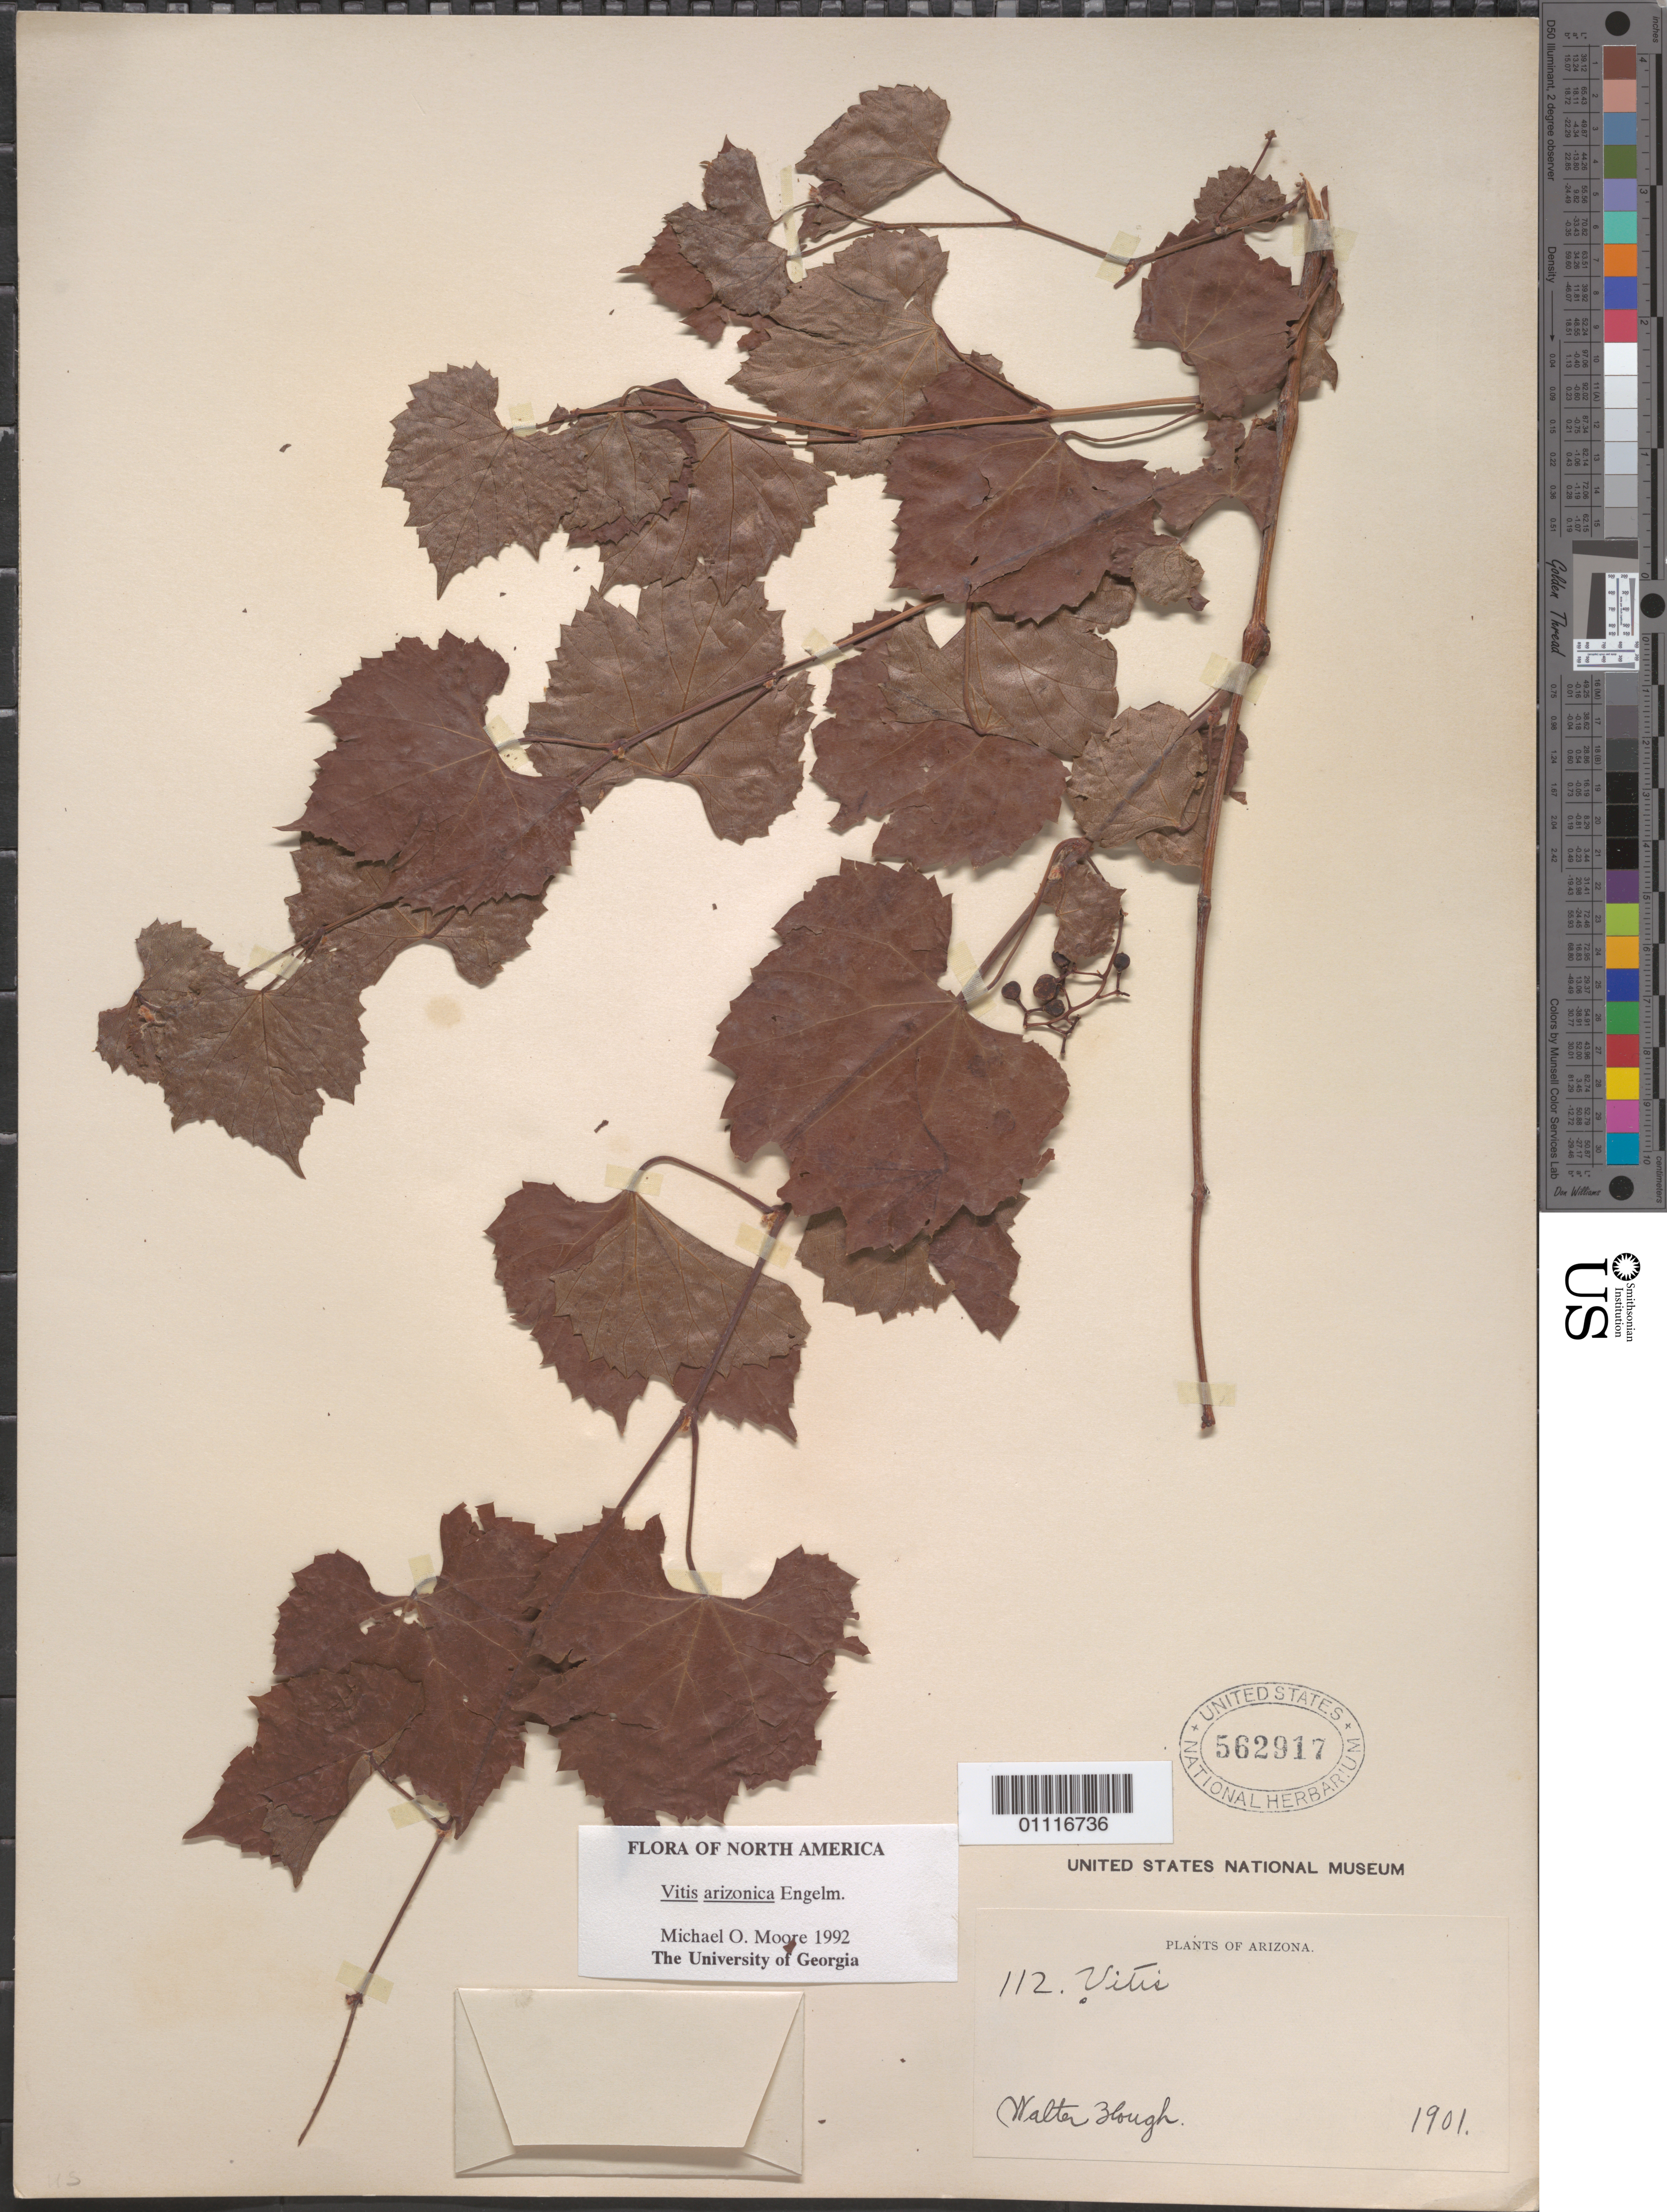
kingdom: Plantae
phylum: Tracheophyta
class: Magnoliopsida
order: Vitales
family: Vitaceae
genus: Vitis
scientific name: Vitis arizonica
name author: Engelm.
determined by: Moore, M. O.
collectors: W. Hough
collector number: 112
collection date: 1901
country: United States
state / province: Arizona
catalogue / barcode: US 562917